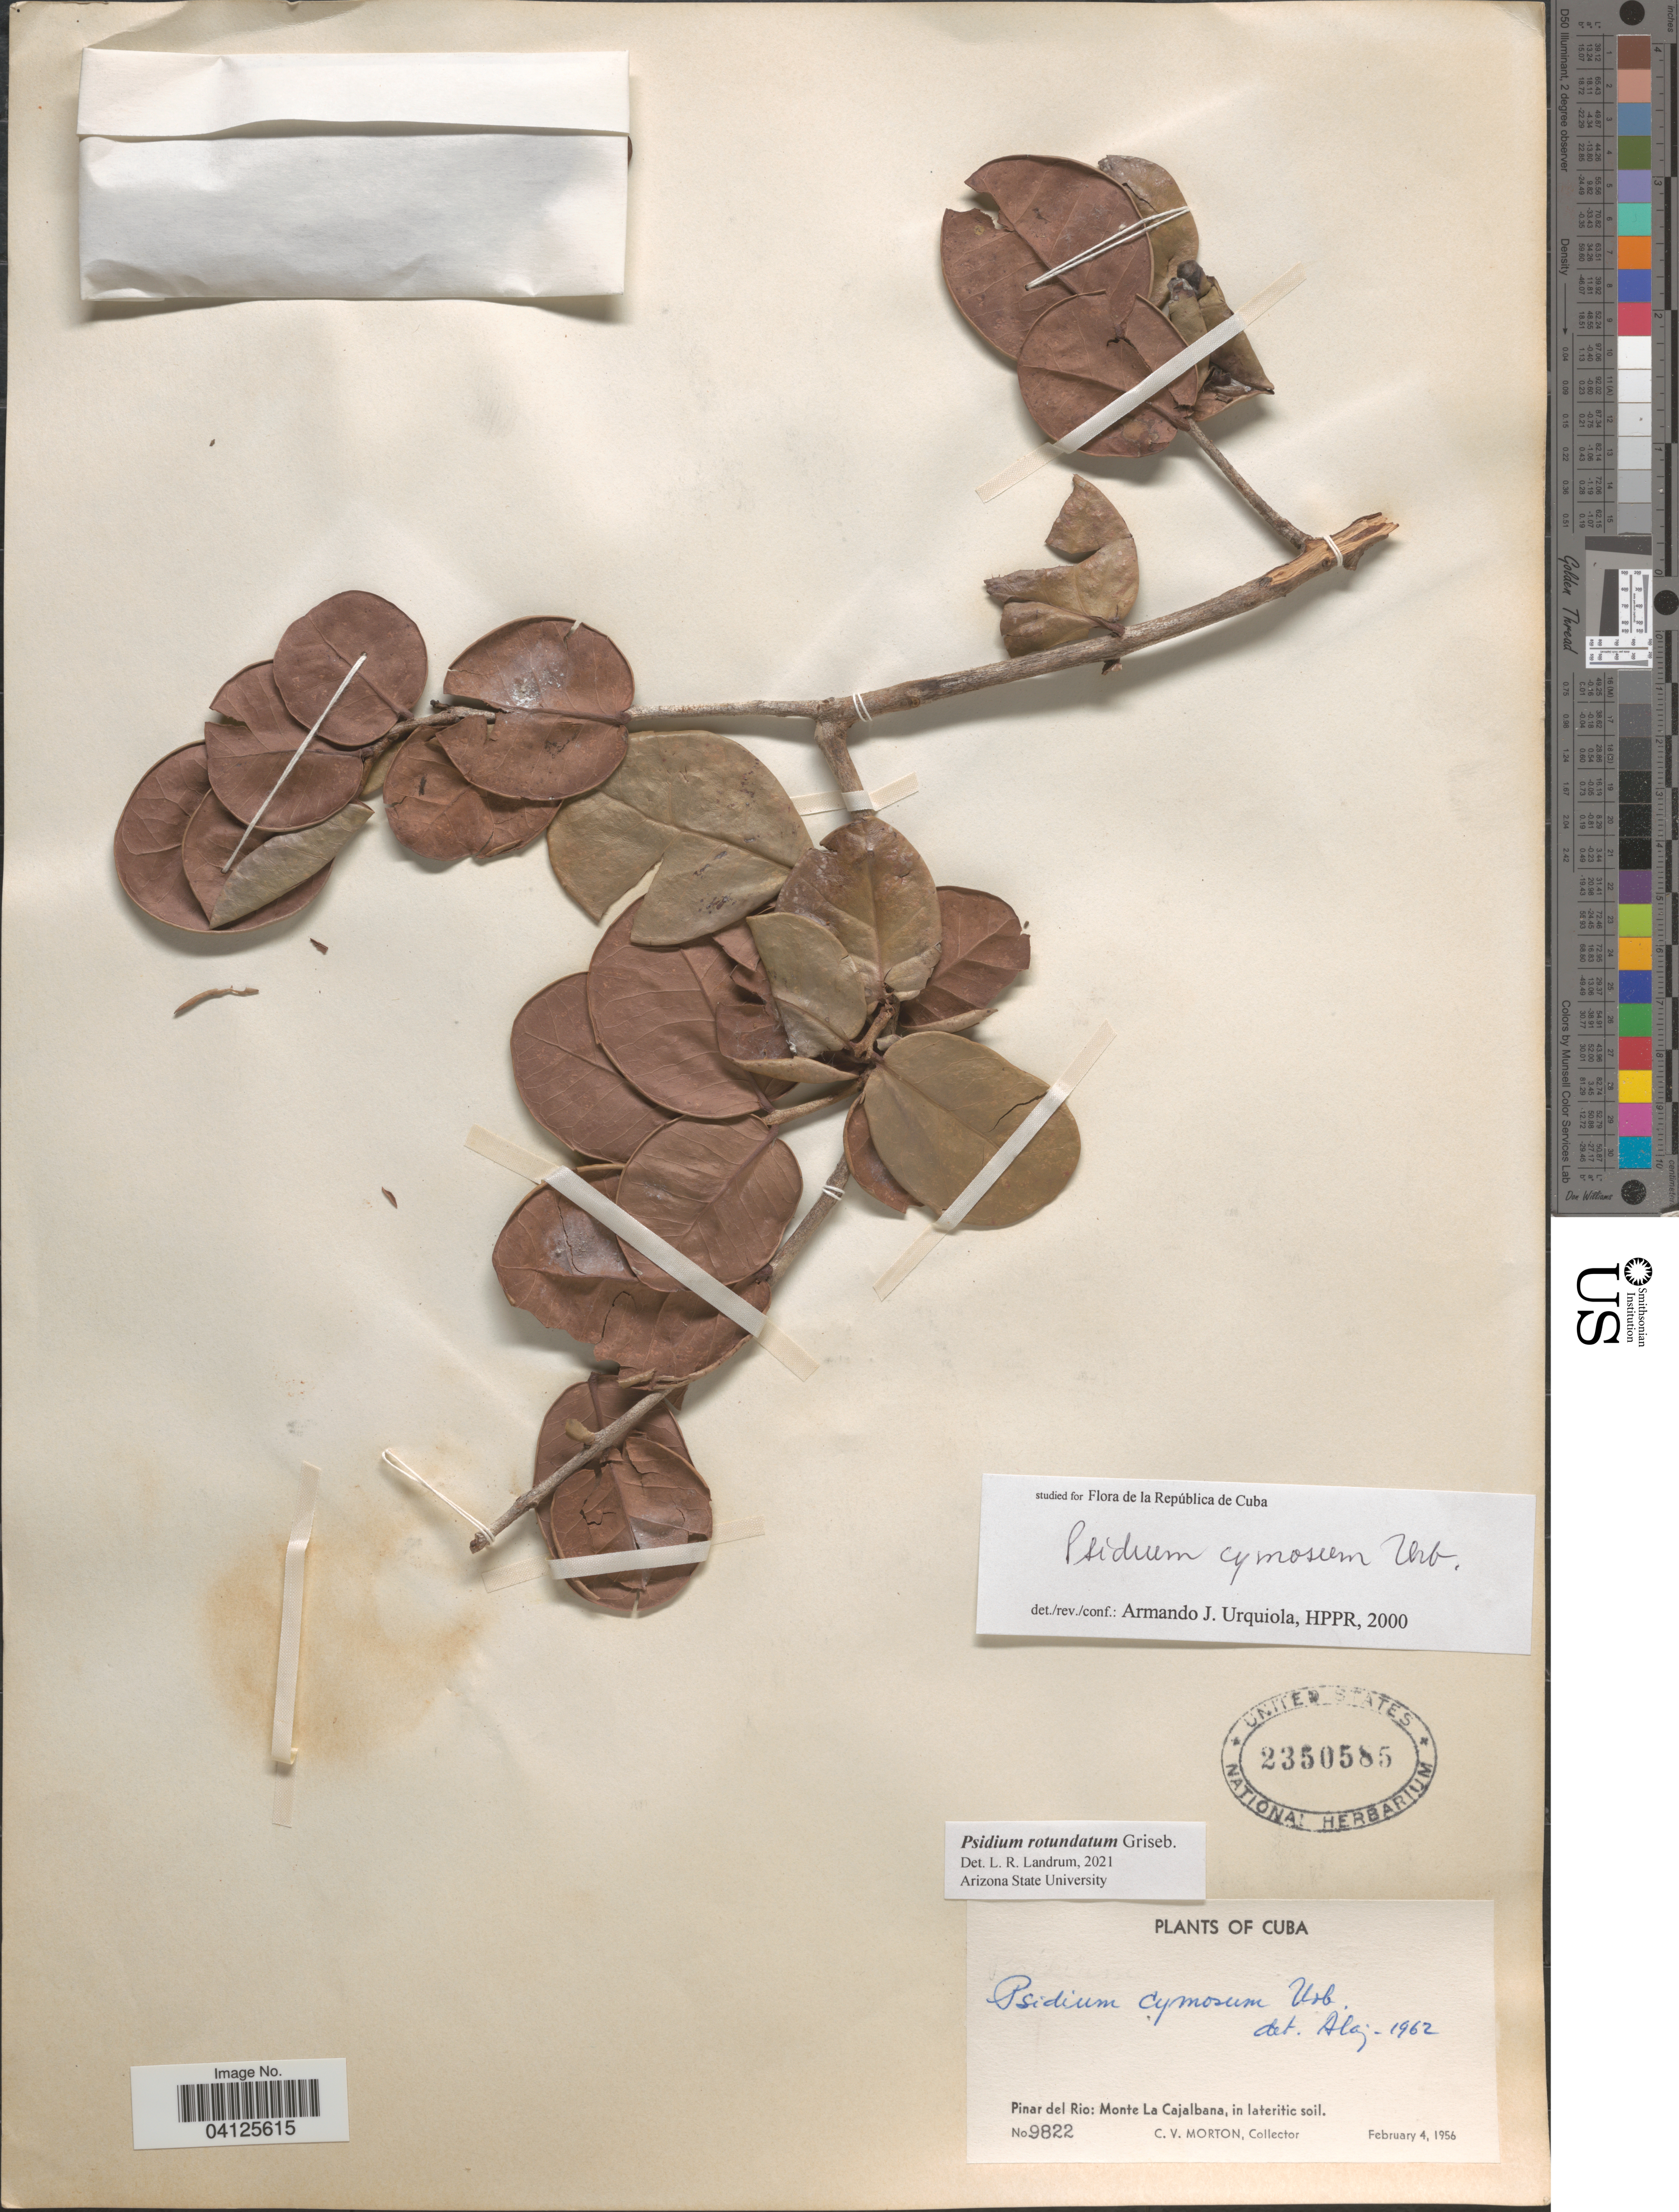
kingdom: Plantae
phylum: Tracheophyta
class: Magnoliopsida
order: Myrtales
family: Myrtaceae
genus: Psidium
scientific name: Psidium rotundatum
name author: Griseb.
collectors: C. V. Morton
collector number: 9822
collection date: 1956-02-04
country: Cuba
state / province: Pinar del Río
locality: Monte La Cajalbana.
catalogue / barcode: US 2350585